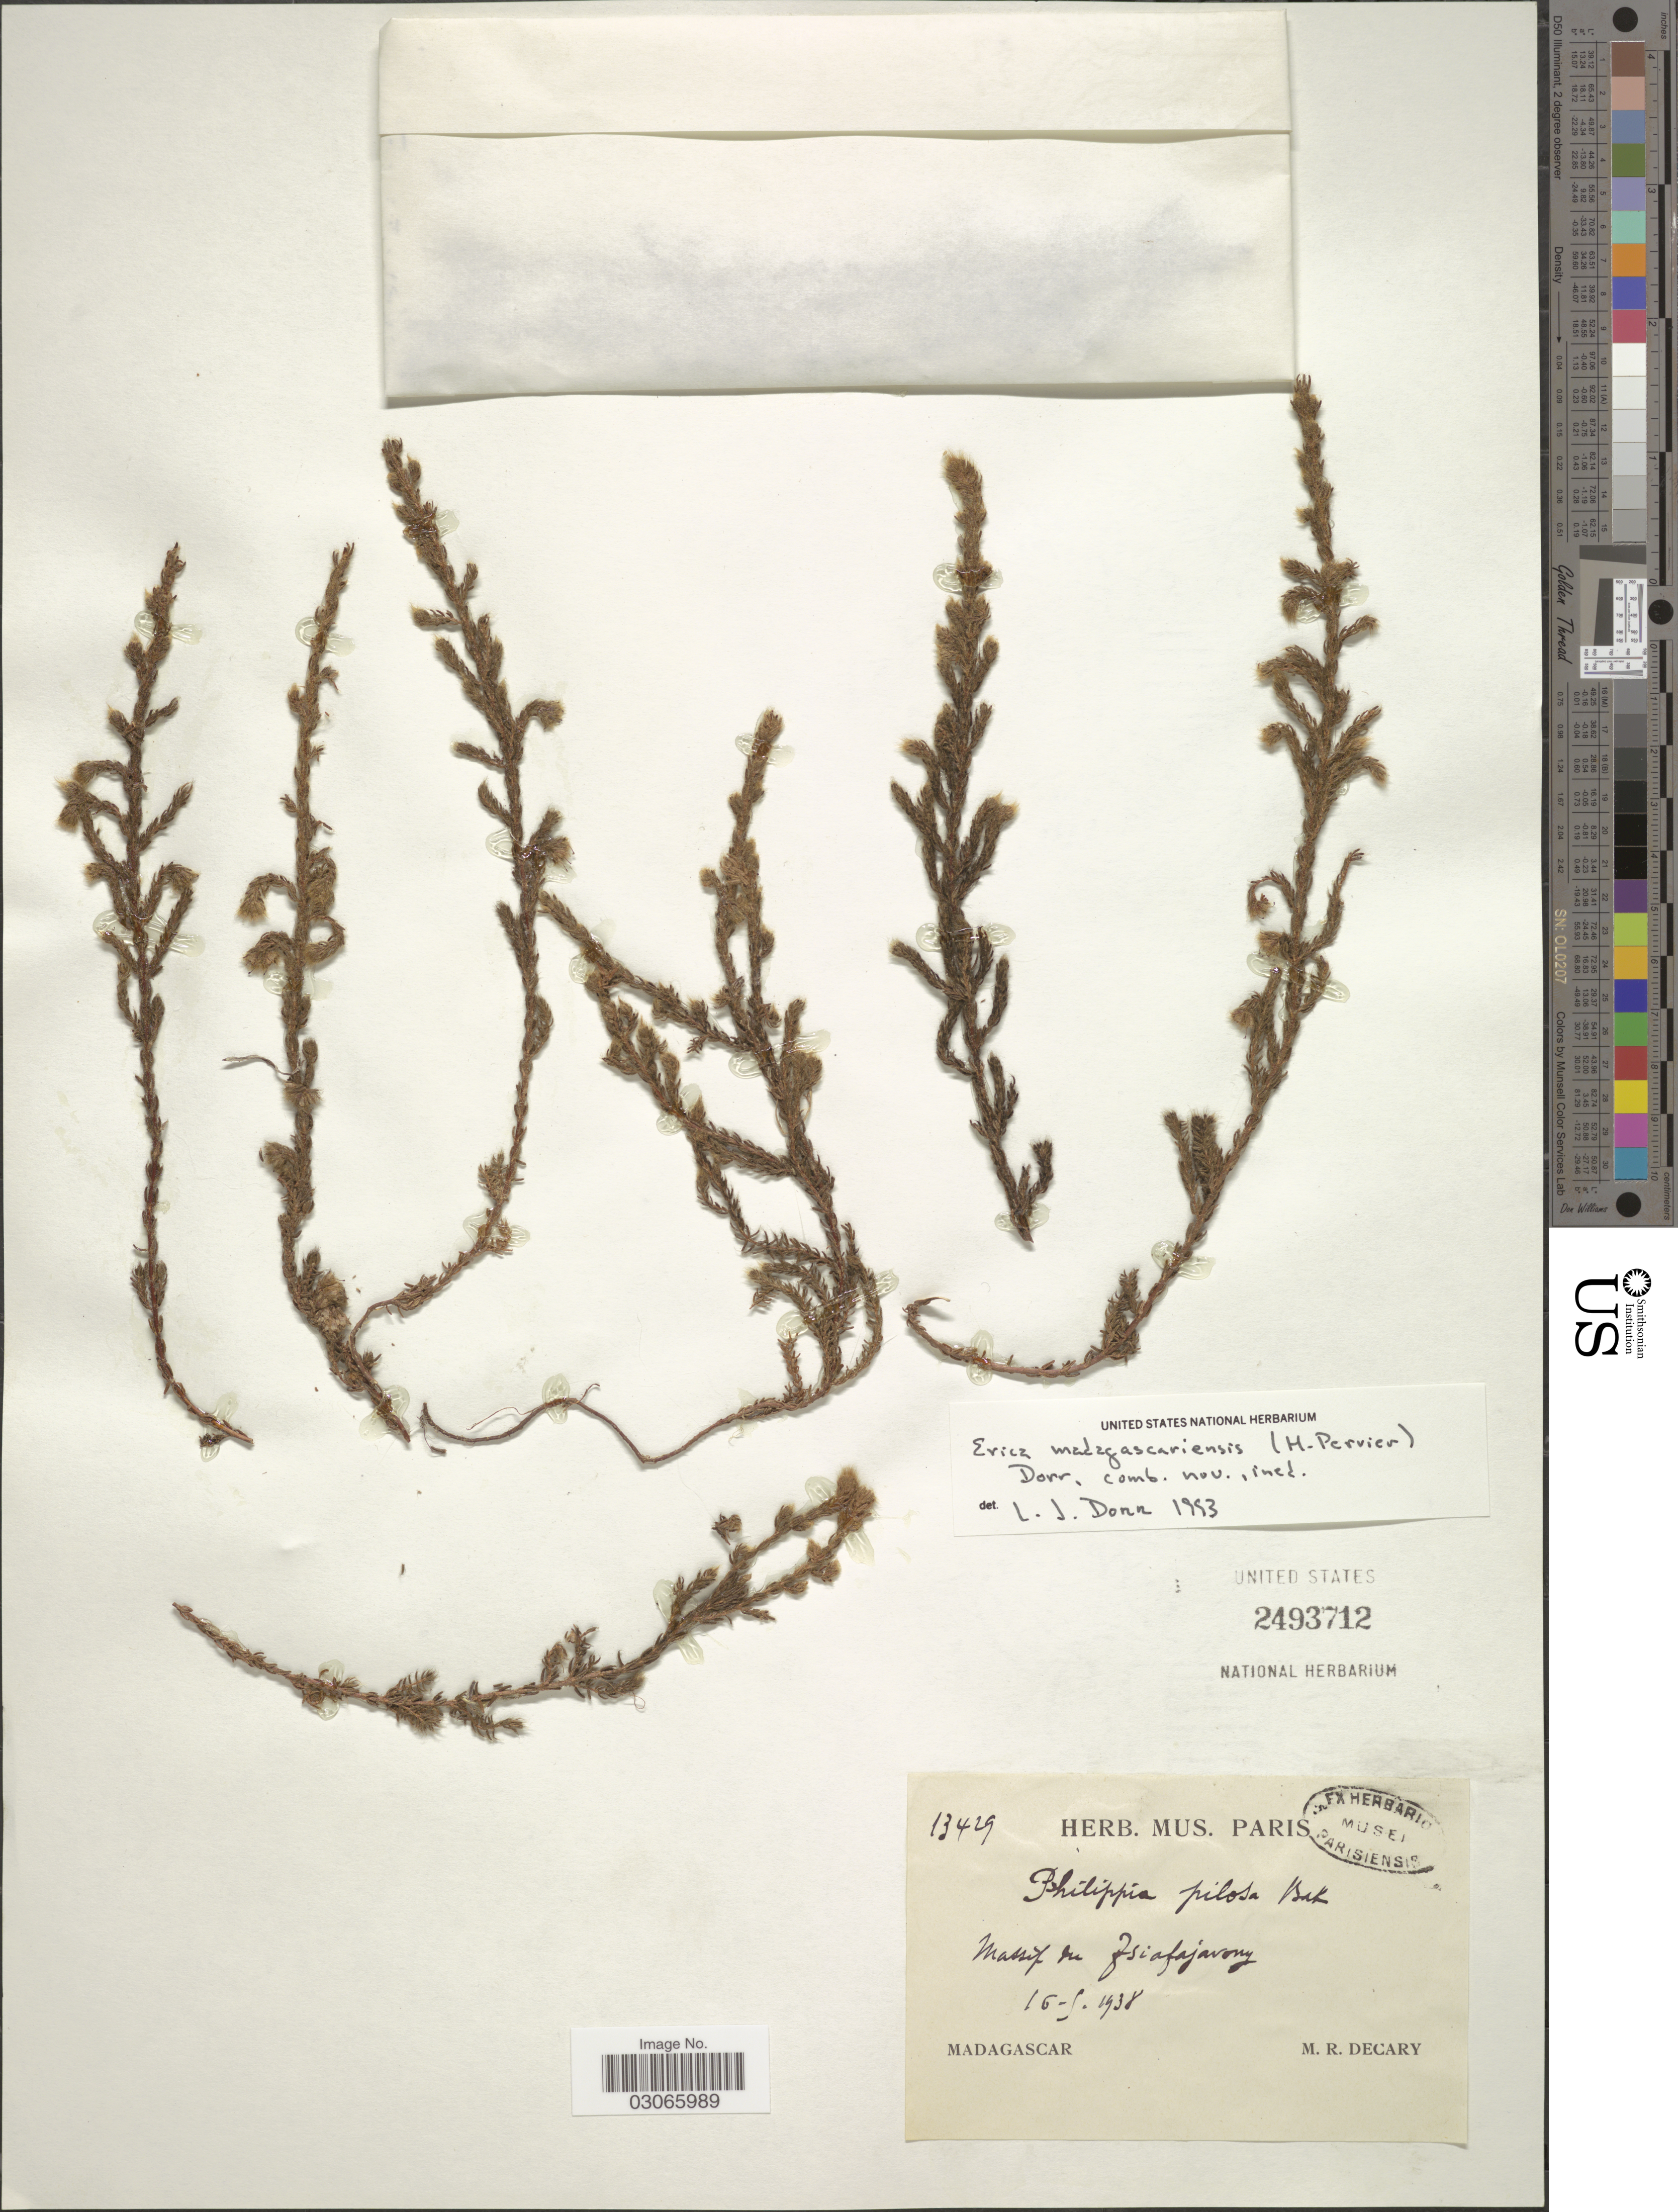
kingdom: Plantae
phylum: Tracheophyta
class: Magnoliopsida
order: Ericales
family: Ericaceae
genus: Erica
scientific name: Erica madagascariensis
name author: (H. Perrier) Dorr & E.G.H. Oliv.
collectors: R. Decary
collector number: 13429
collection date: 1938-05-16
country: Madagascar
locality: Massif du Tsiafajavony.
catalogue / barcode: US 2493712